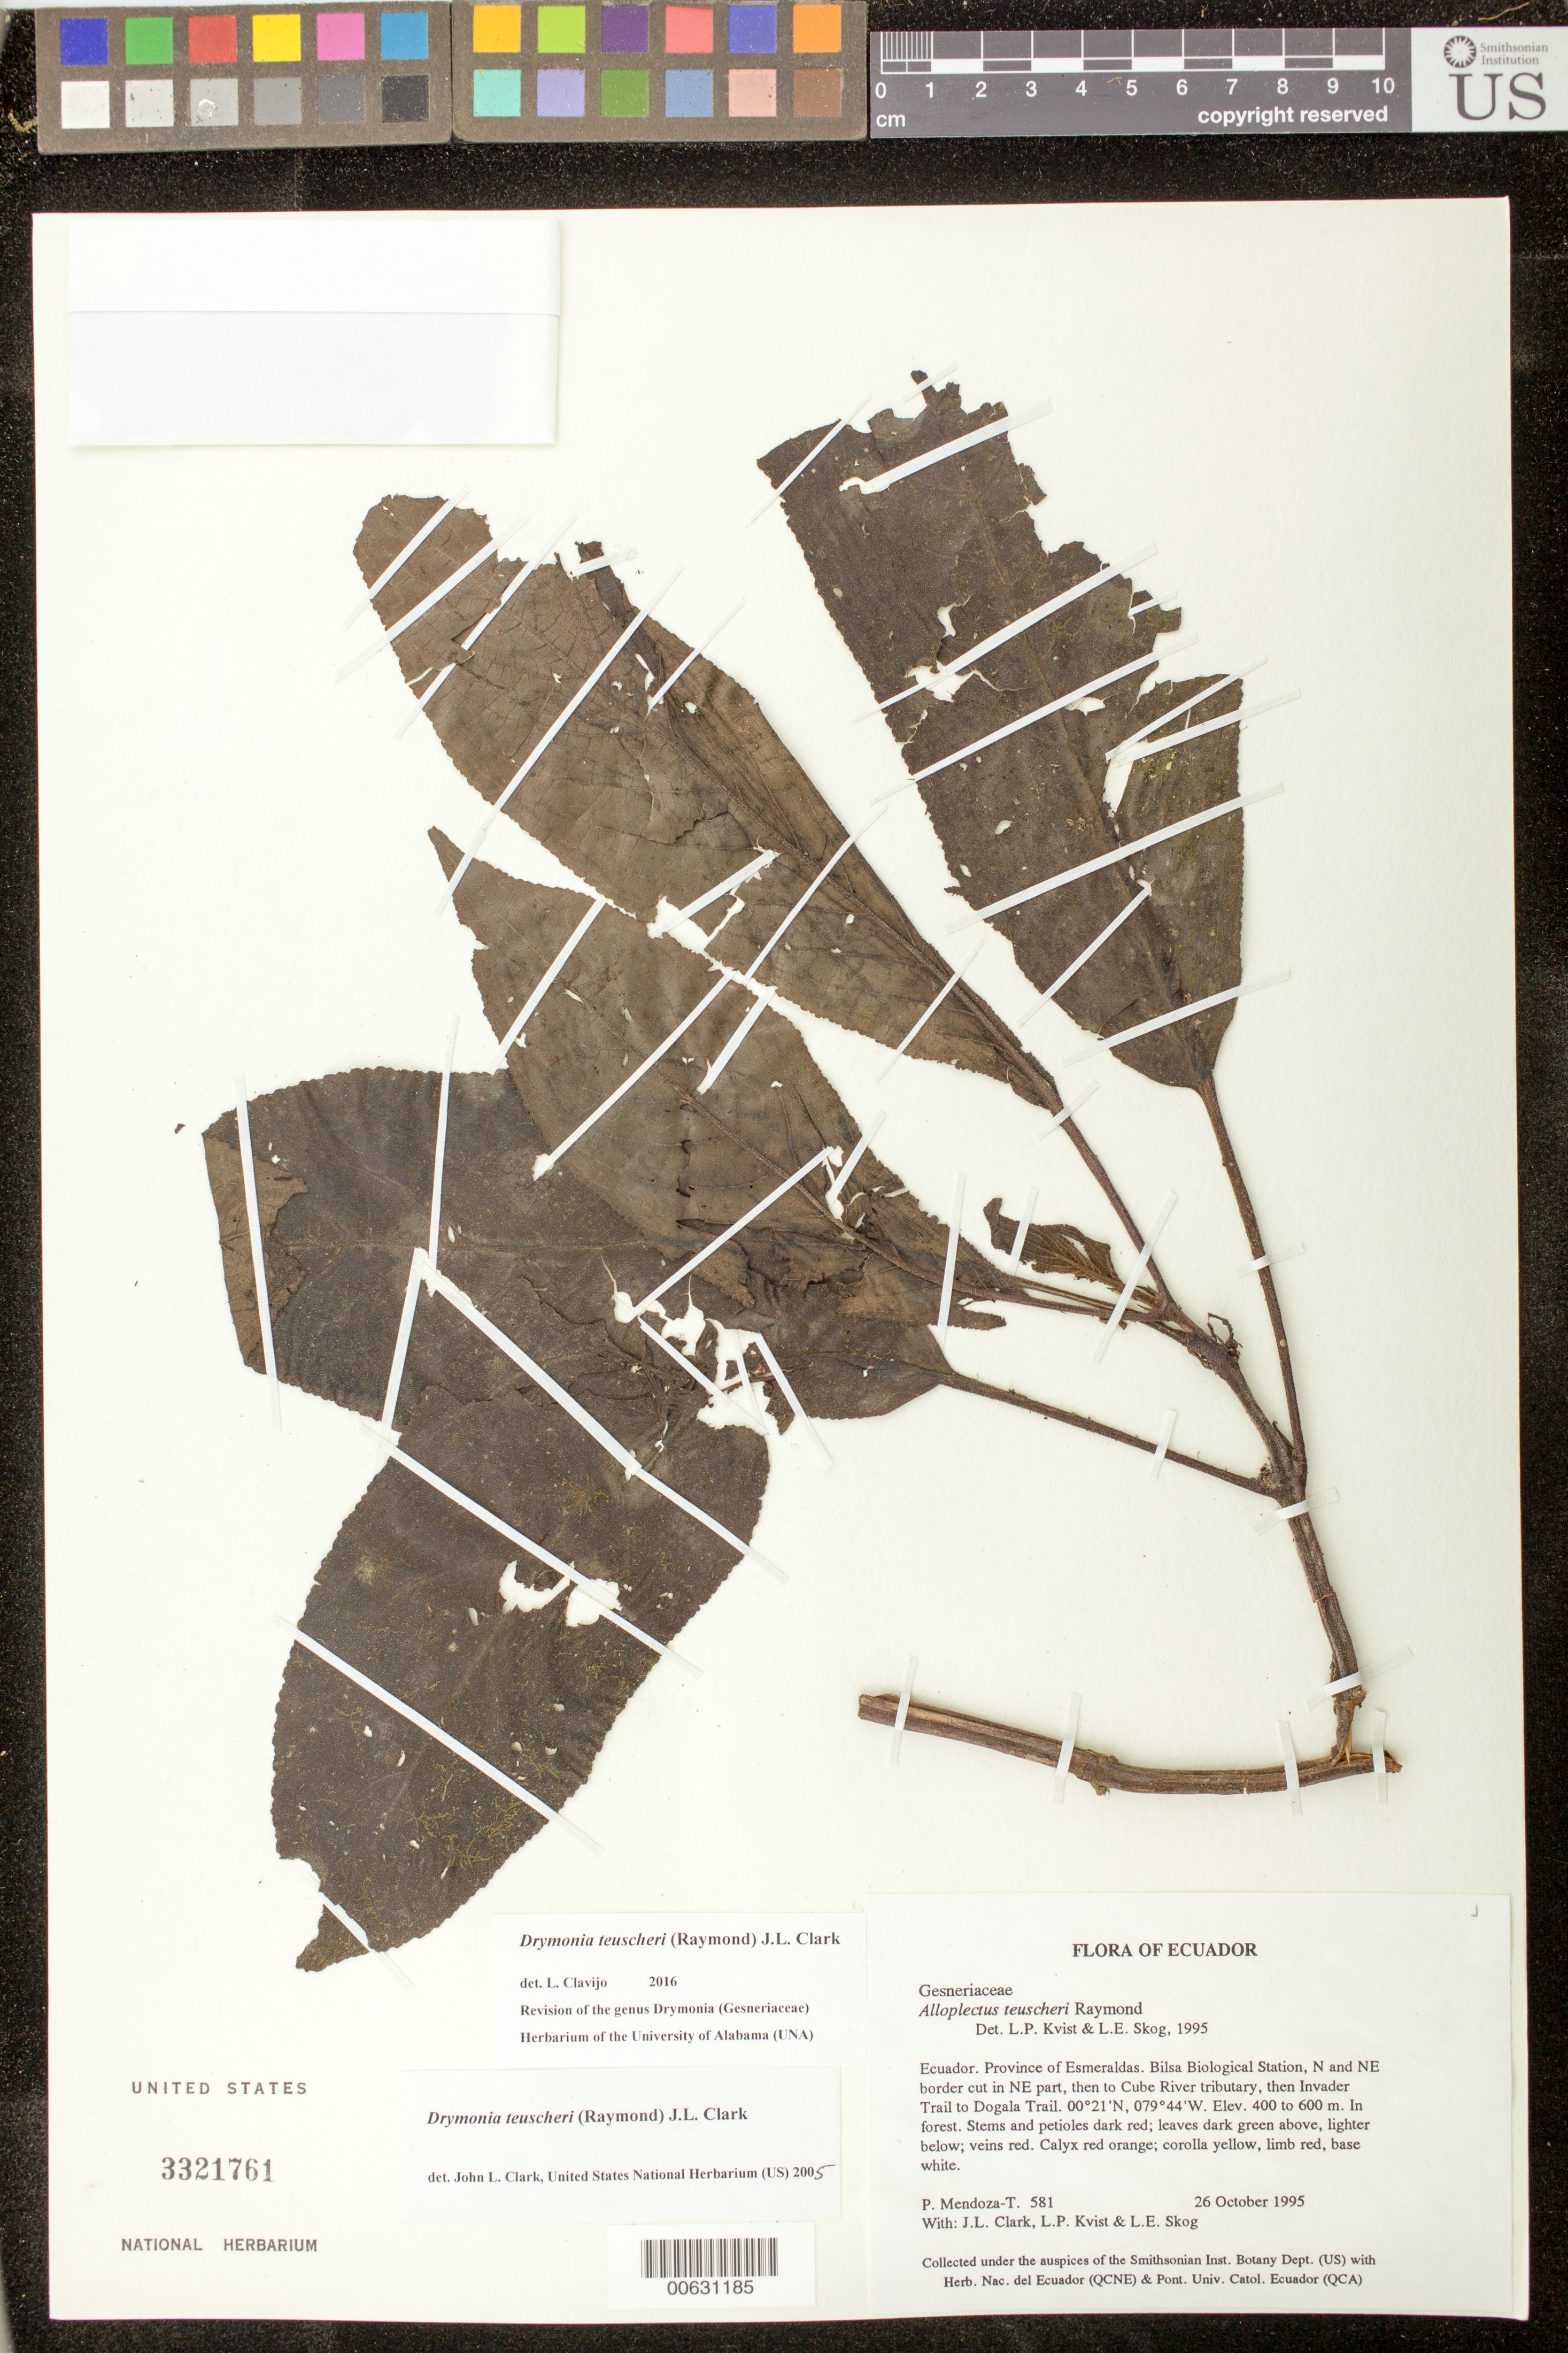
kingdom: Plantae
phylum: Tracheophyta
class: Magnoliopsida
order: Lamiales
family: Gesneriaceae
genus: Drymonia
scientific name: Drymonia teuscheri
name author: (Raymond) J.L. Clark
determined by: Clark, J. L., (SEL), The Marie Selby Botanical Garden (UNITED STATES)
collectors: P. Mendoza-T., J. L. Clark, L. P. Kvist & L. E. Skog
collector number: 581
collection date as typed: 26 Oct 1995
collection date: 1995-10-26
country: Ecuador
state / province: Esmeraldas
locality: Bilsa Biological Station, N and NE border cut in NE part, then to Cube River tributary, then Invader Trail to Dogala Trail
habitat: In forest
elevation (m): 400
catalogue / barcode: US 3321761